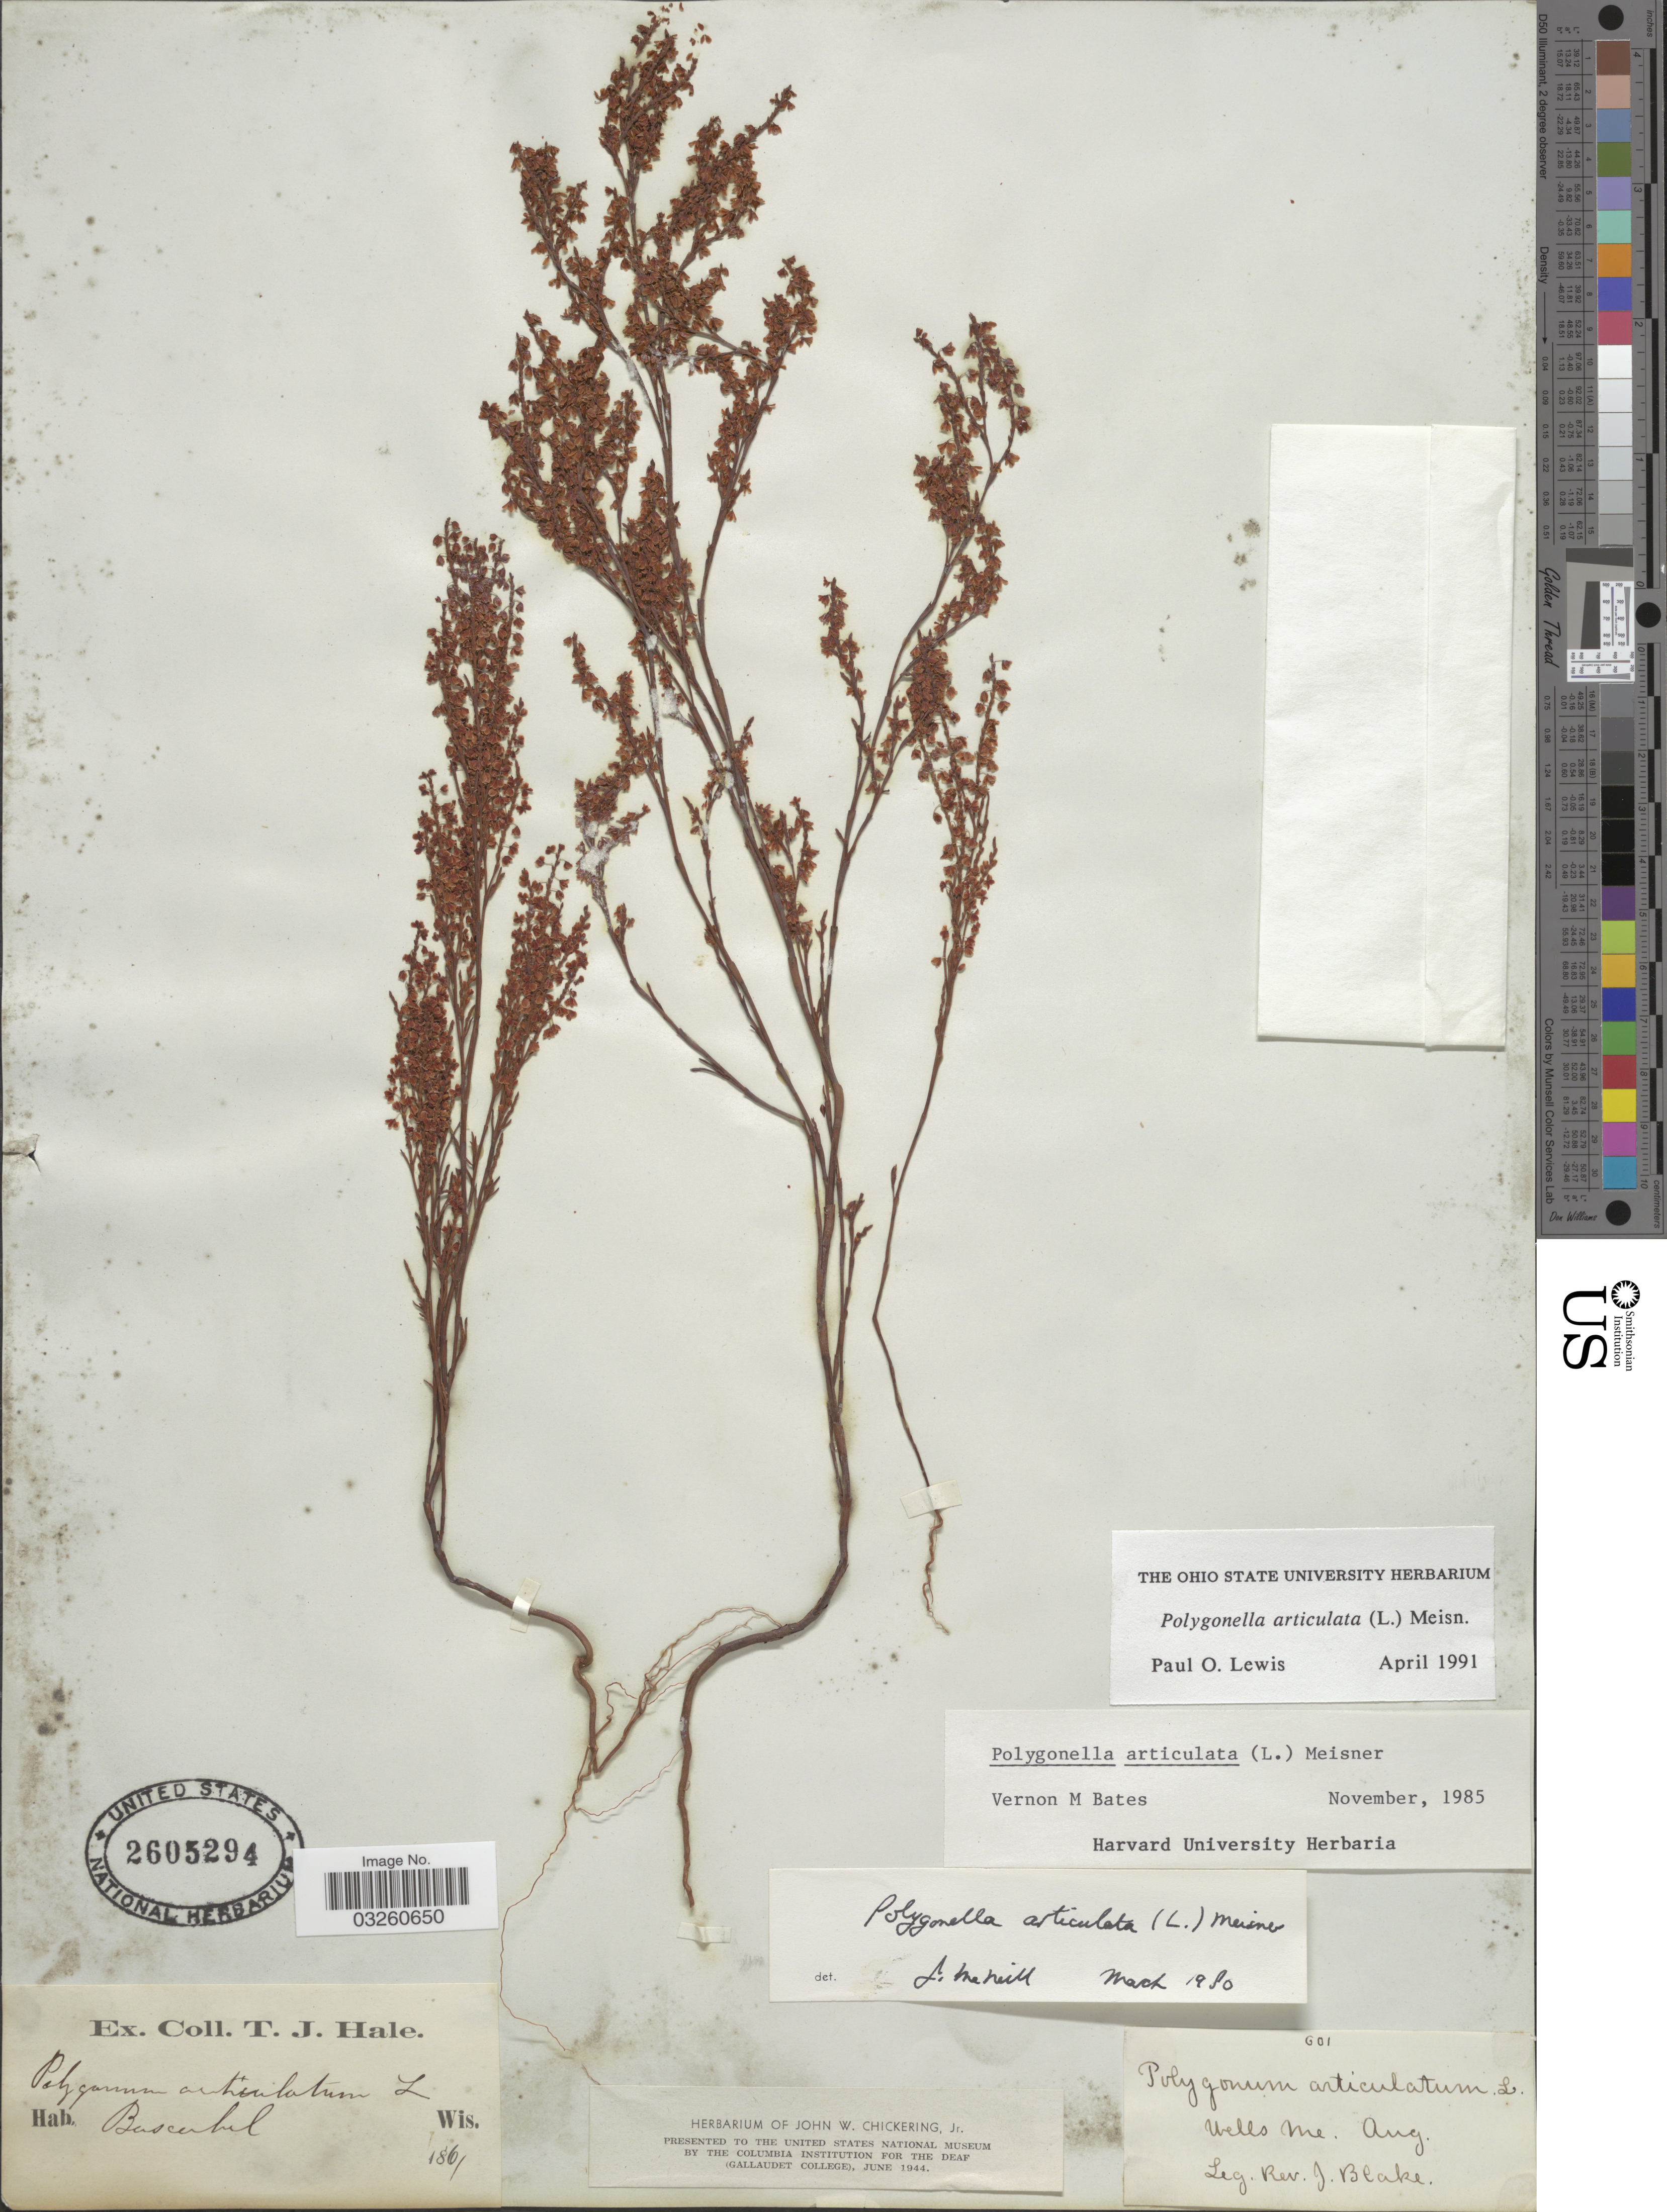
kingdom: Plantae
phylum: Tracheophyta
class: Magnoliopsida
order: Caryophyllales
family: Polygonaceae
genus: Polygonella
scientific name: Polygonella articulata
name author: (L.) Meisn.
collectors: J. Blake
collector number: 601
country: United States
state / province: Maine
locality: Wells.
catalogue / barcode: US 2605294